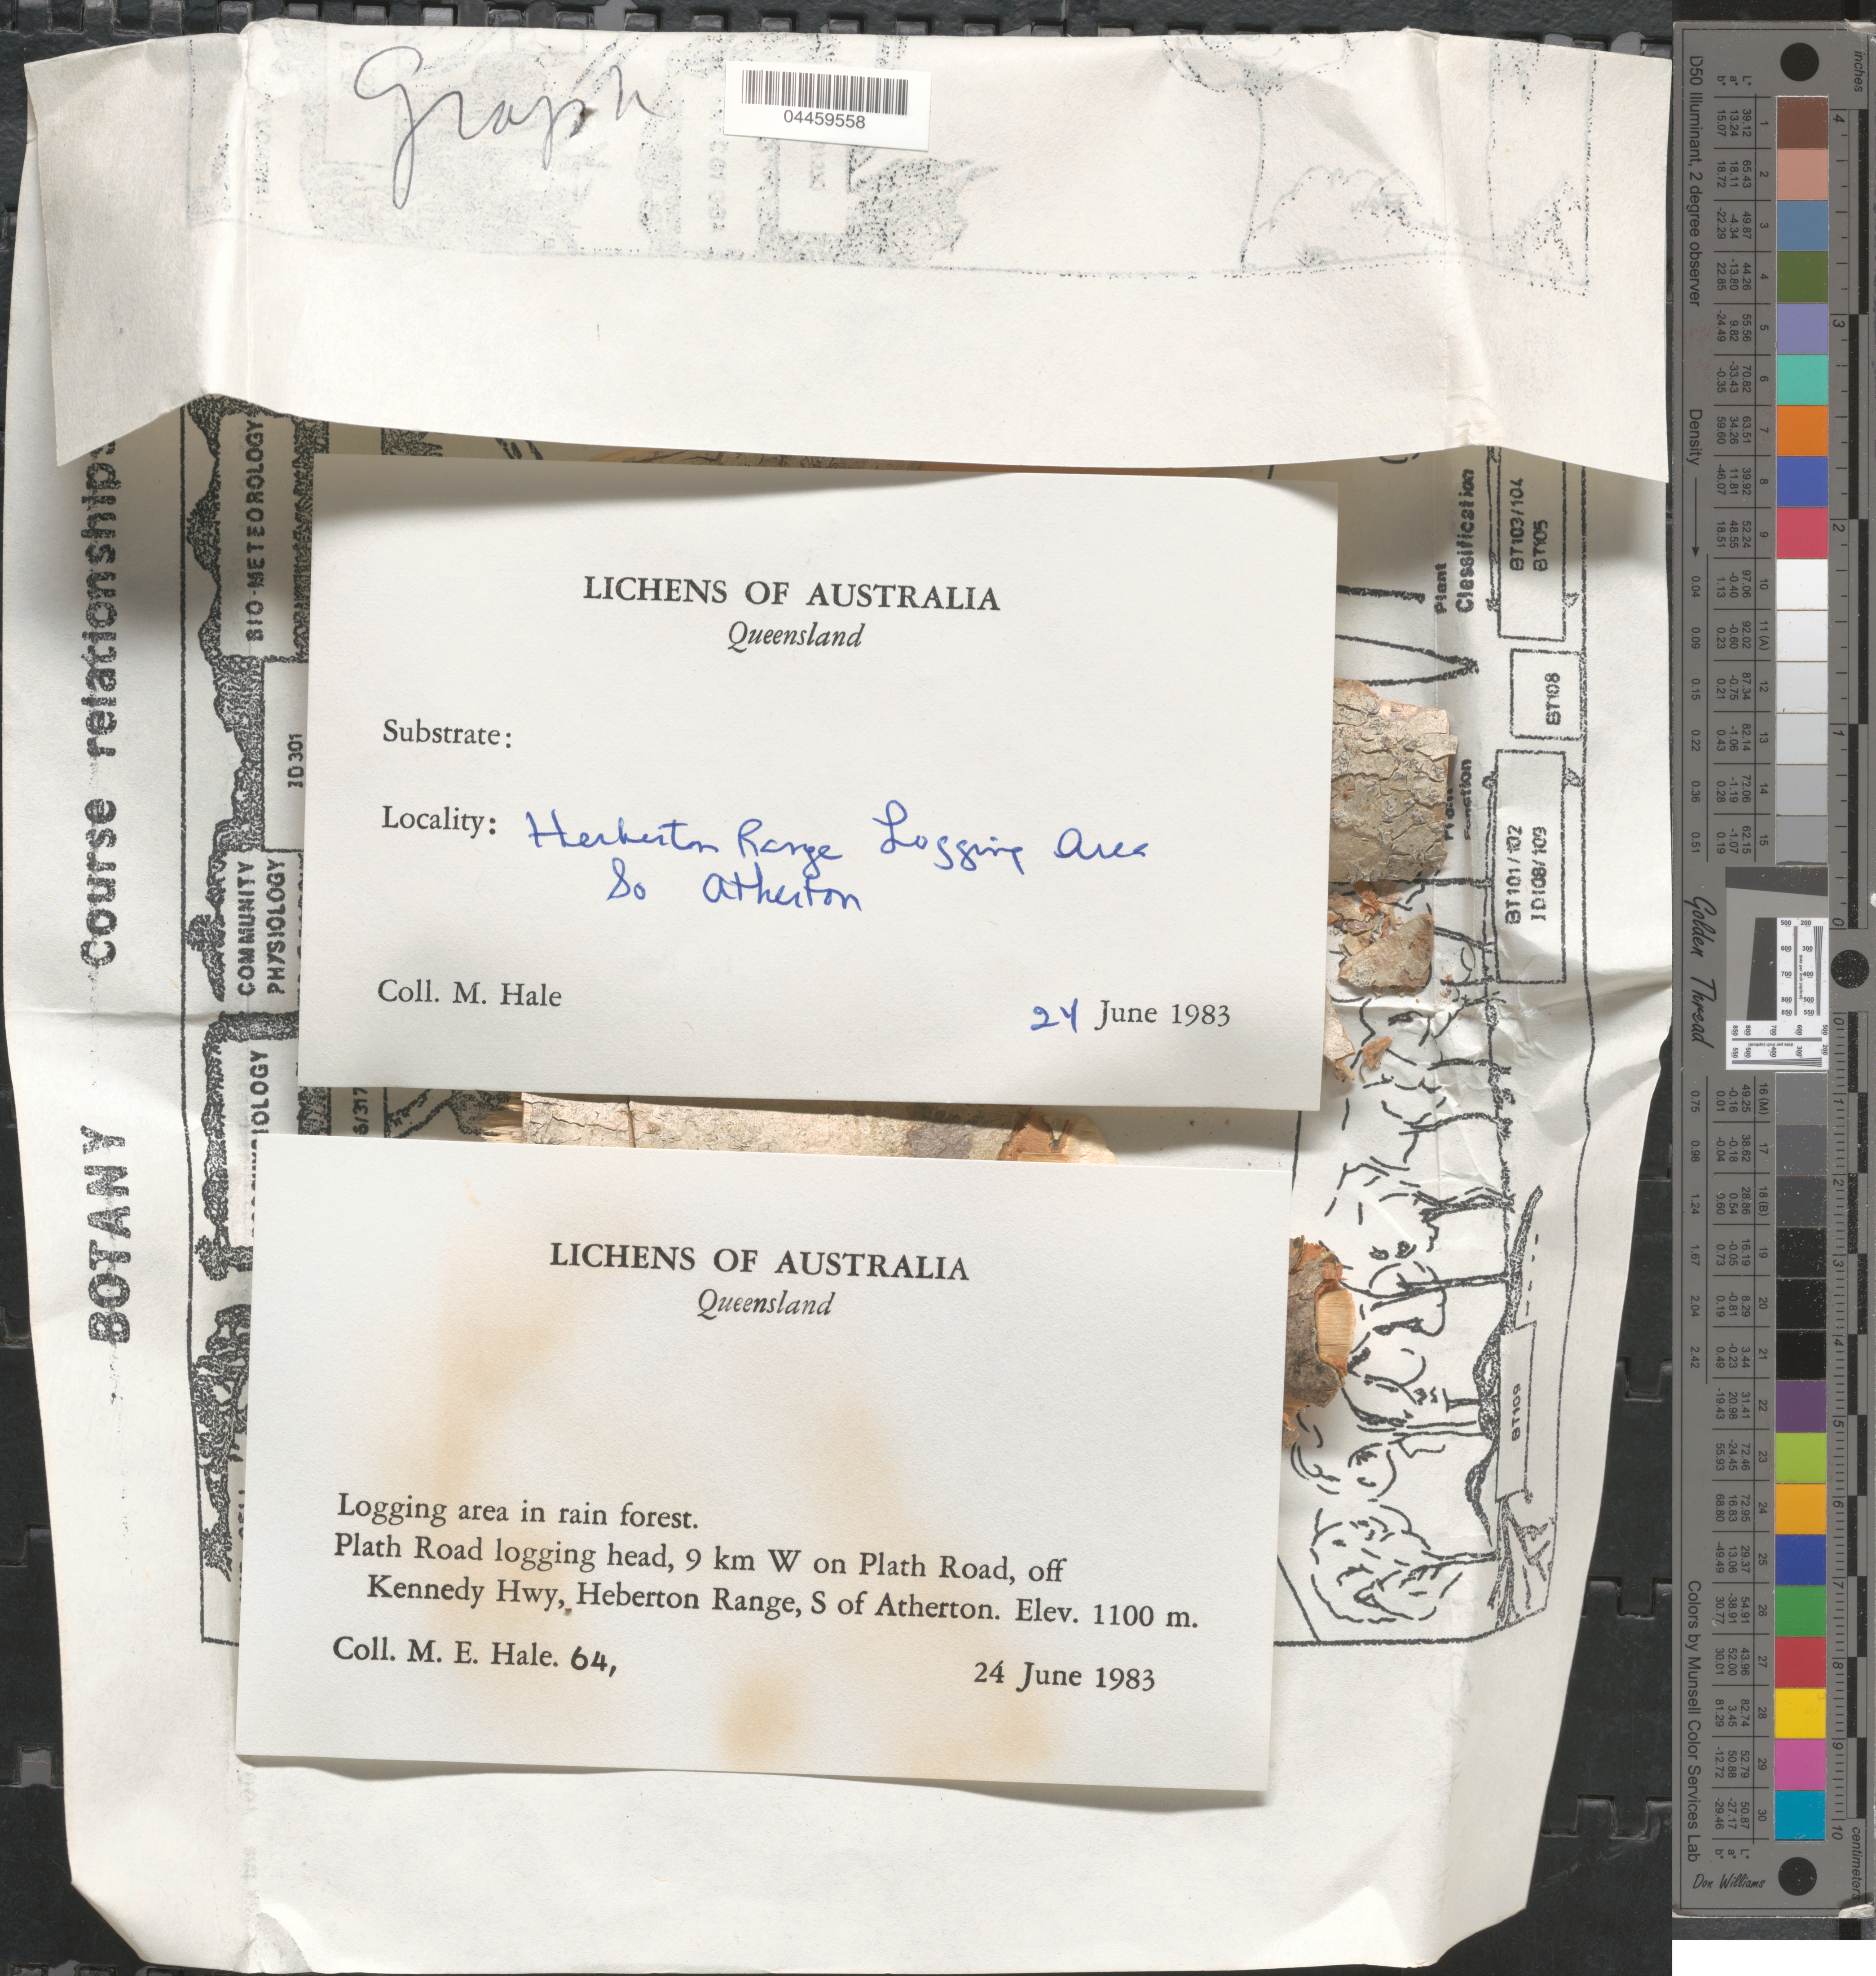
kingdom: Fungi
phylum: Ascomycota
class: Lecanoromycetes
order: Ostropales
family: Graphidaceae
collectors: M. Hale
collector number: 64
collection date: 1983-06-24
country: Australia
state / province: Queensland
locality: Plath Road logging head, 9 km W on Plath Road, off Kennedy Hwy, Heberton Range, S of Atherton.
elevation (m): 1100